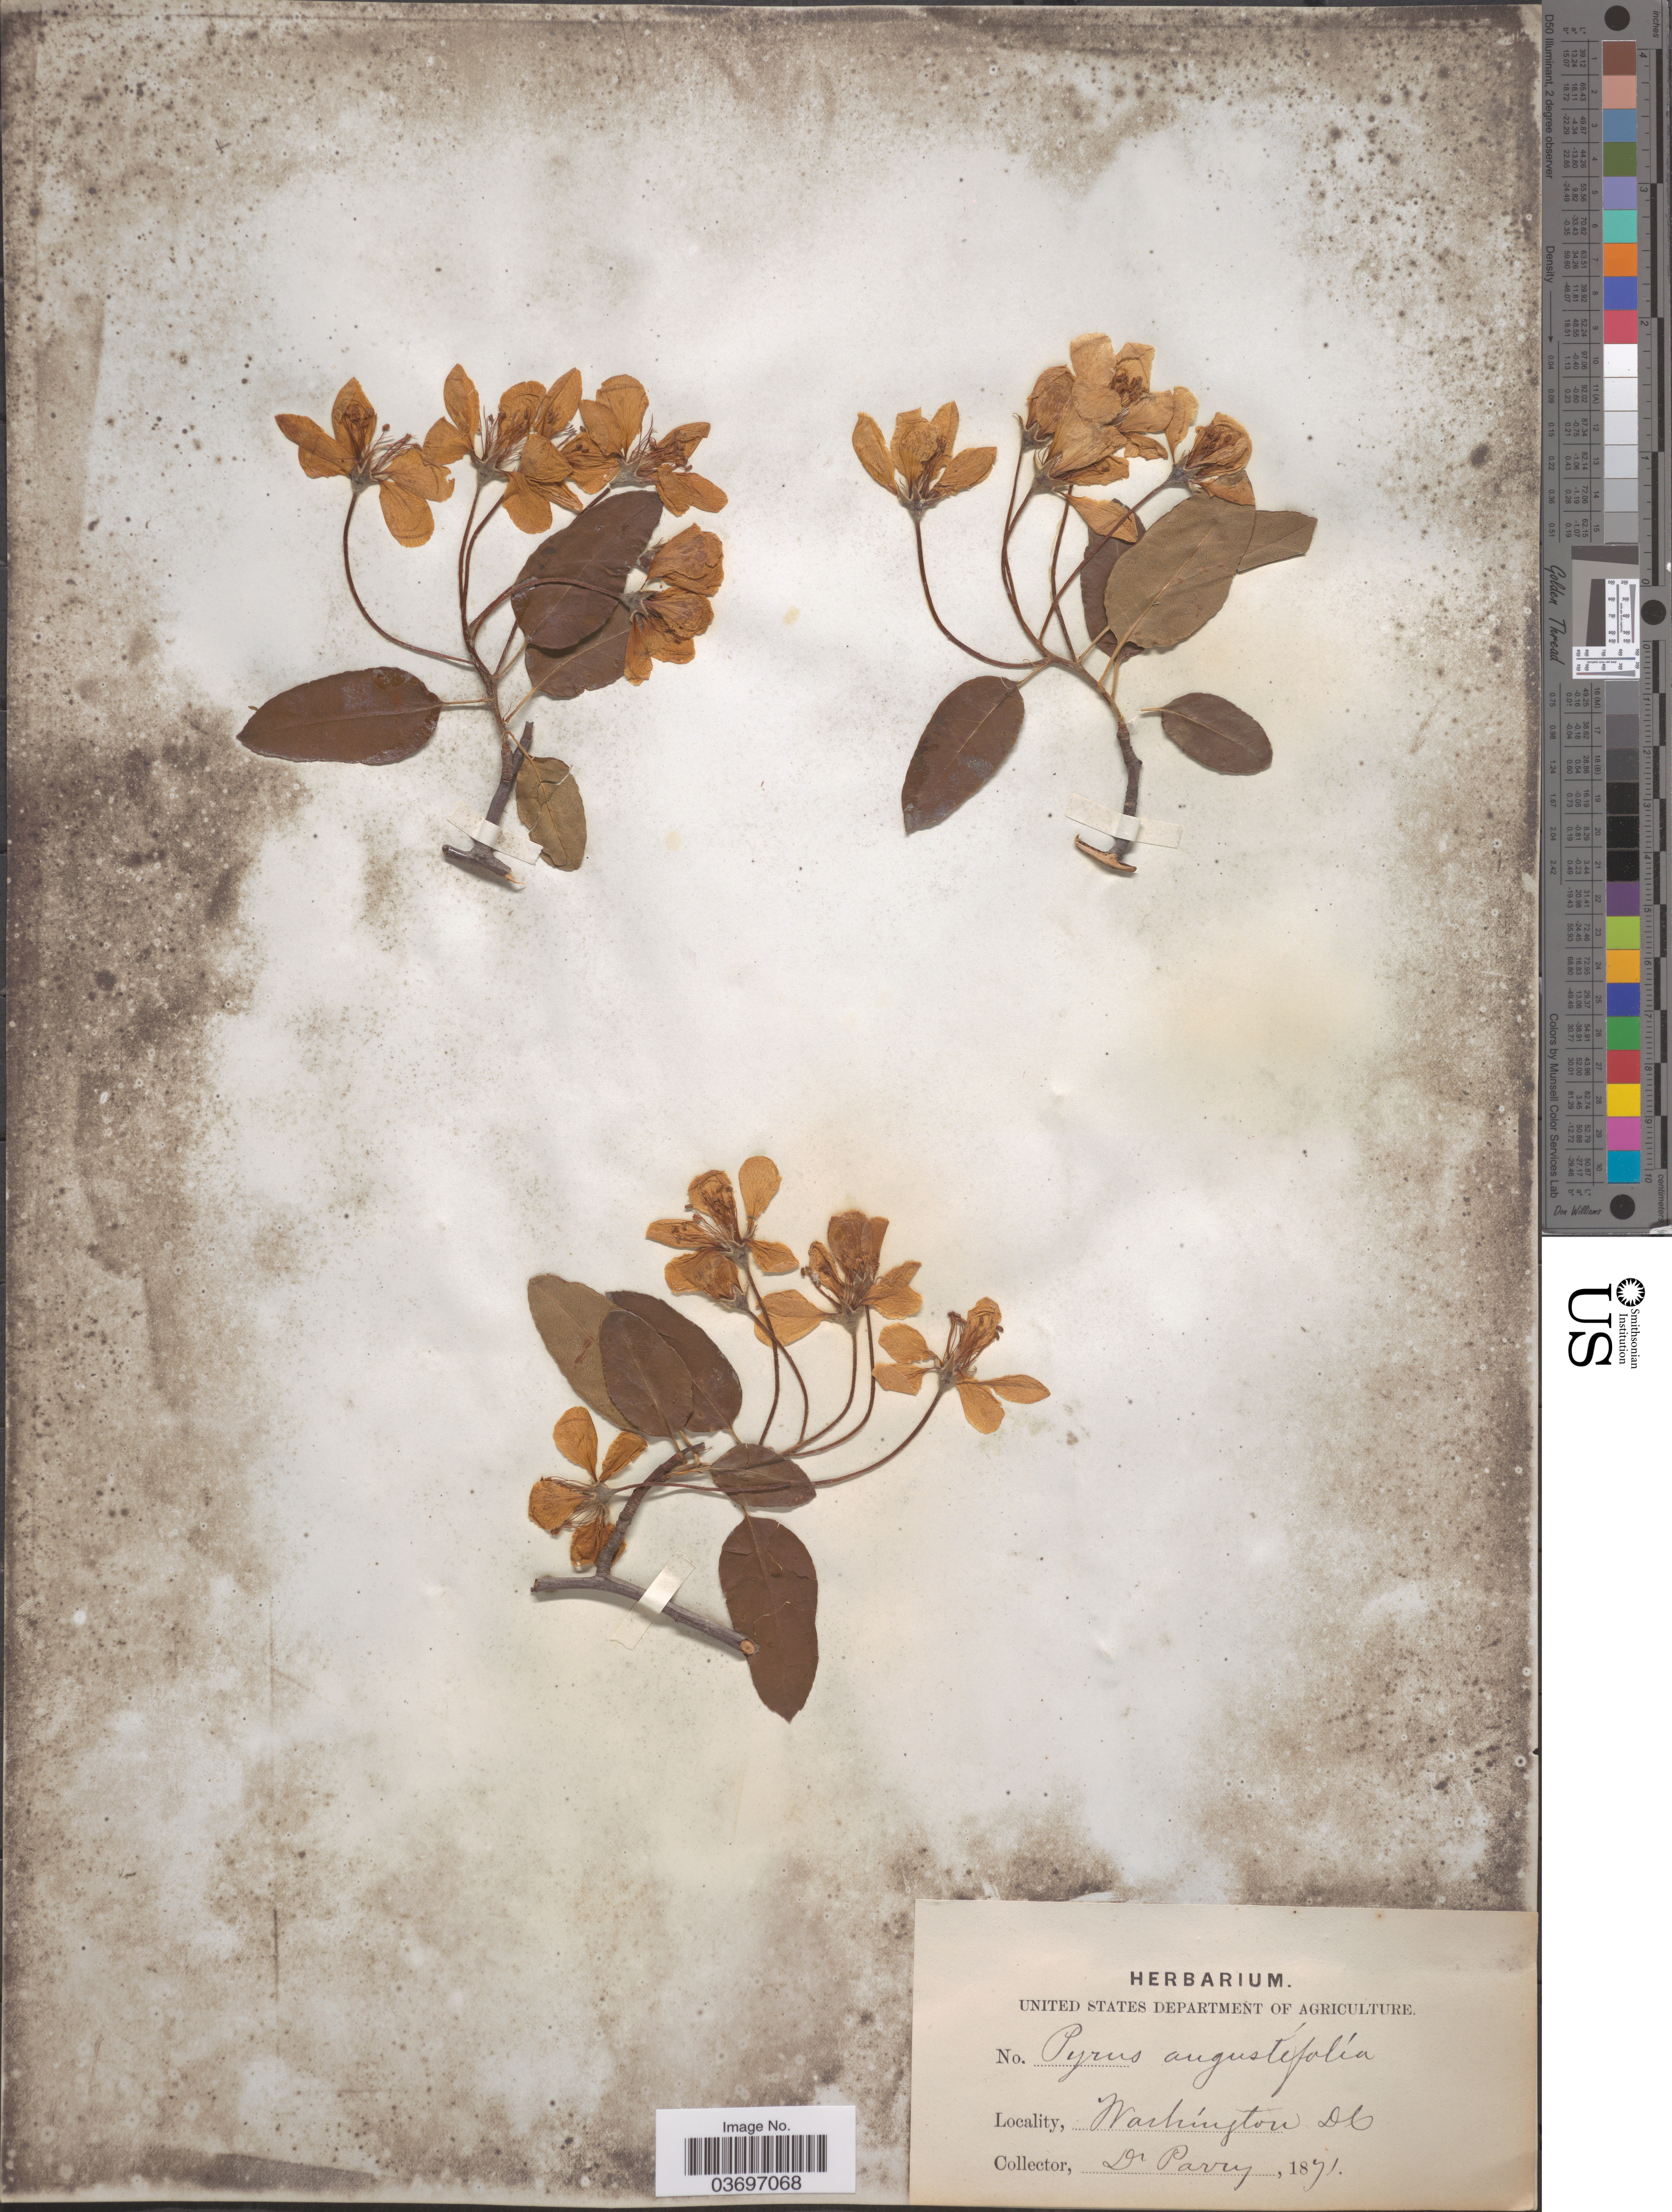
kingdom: Plantae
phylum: Tracheophyta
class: Magnoliopsida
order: Rosales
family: Rosaceae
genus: Malus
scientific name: Malus baccata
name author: (L.) Borkh.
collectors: Parry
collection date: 1871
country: United States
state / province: District of Columbia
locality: Washington DC.